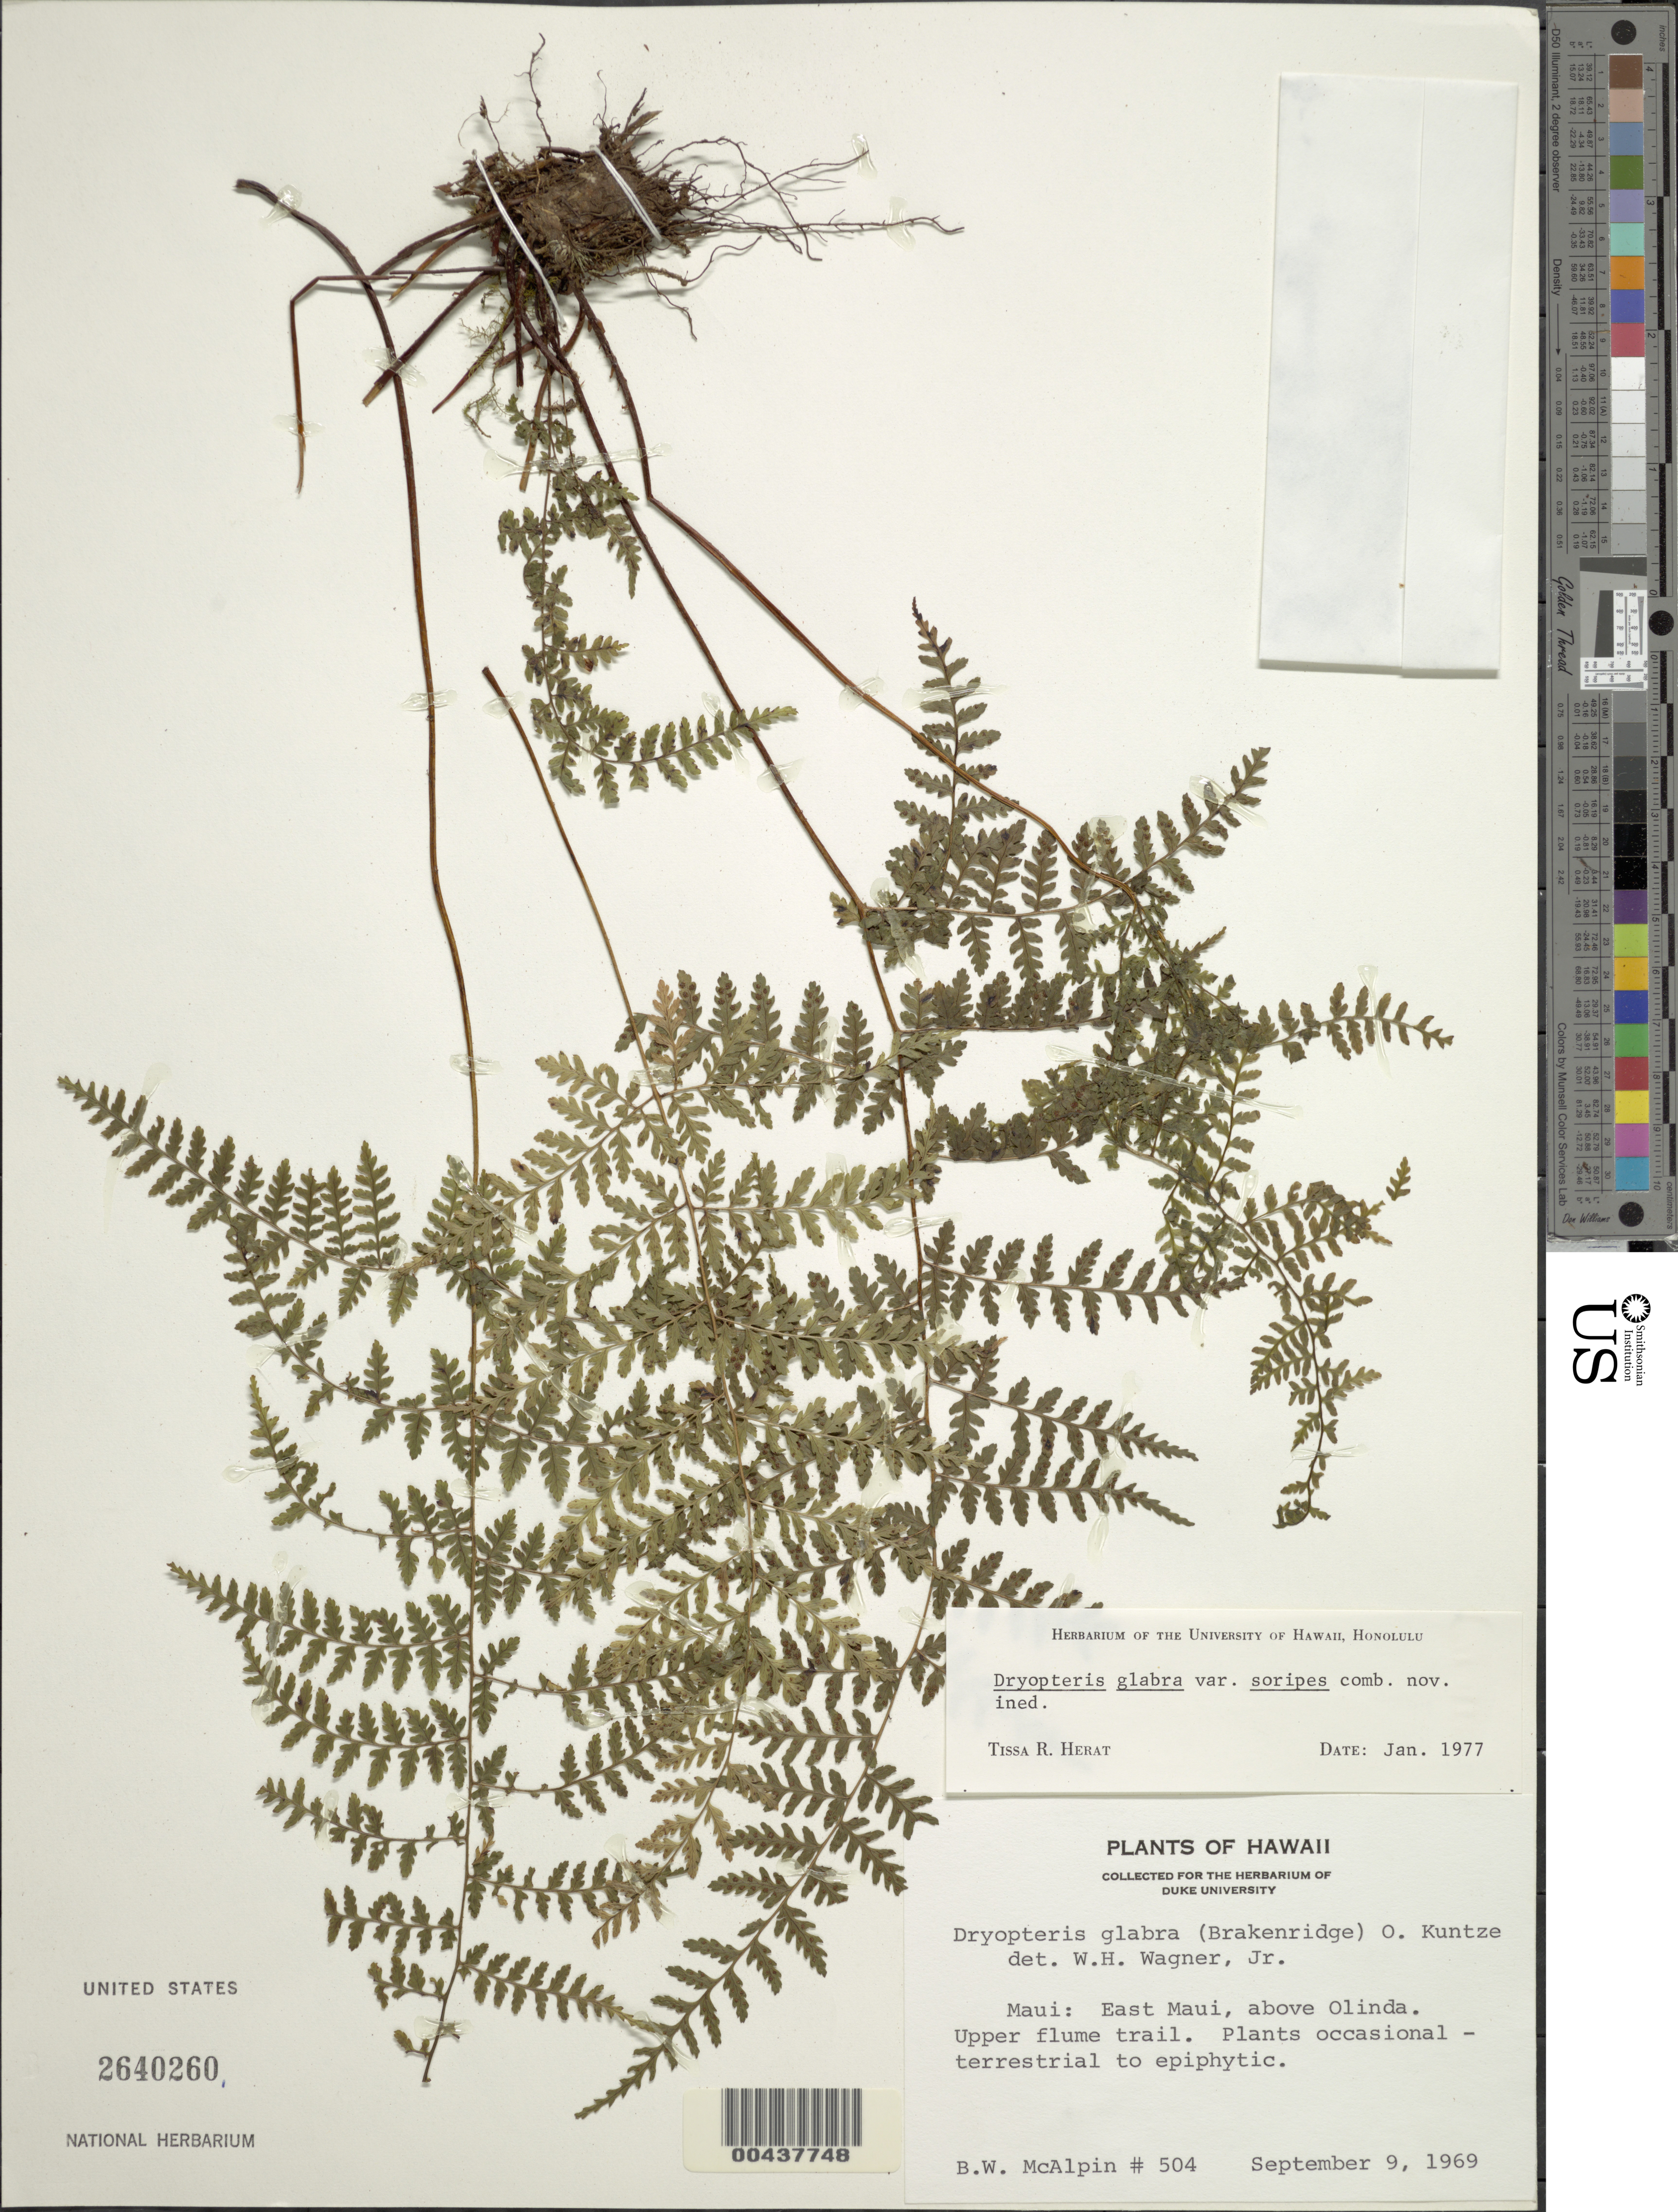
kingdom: Plantae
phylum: Tracheophyta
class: Polypodiopsida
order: Polypodiales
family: Dryopteridaceae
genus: Dryopteris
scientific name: Dryopteris glabra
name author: (Brack.) Kuntze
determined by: Herat, T. R.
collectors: B. McAlpine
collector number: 504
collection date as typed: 9 Sep 1969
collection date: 1969-09-09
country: United States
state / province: Hawaii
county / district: Maui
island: Maui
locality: E Maui, above Olinda. Upper flume trail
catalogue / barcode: US 2640260